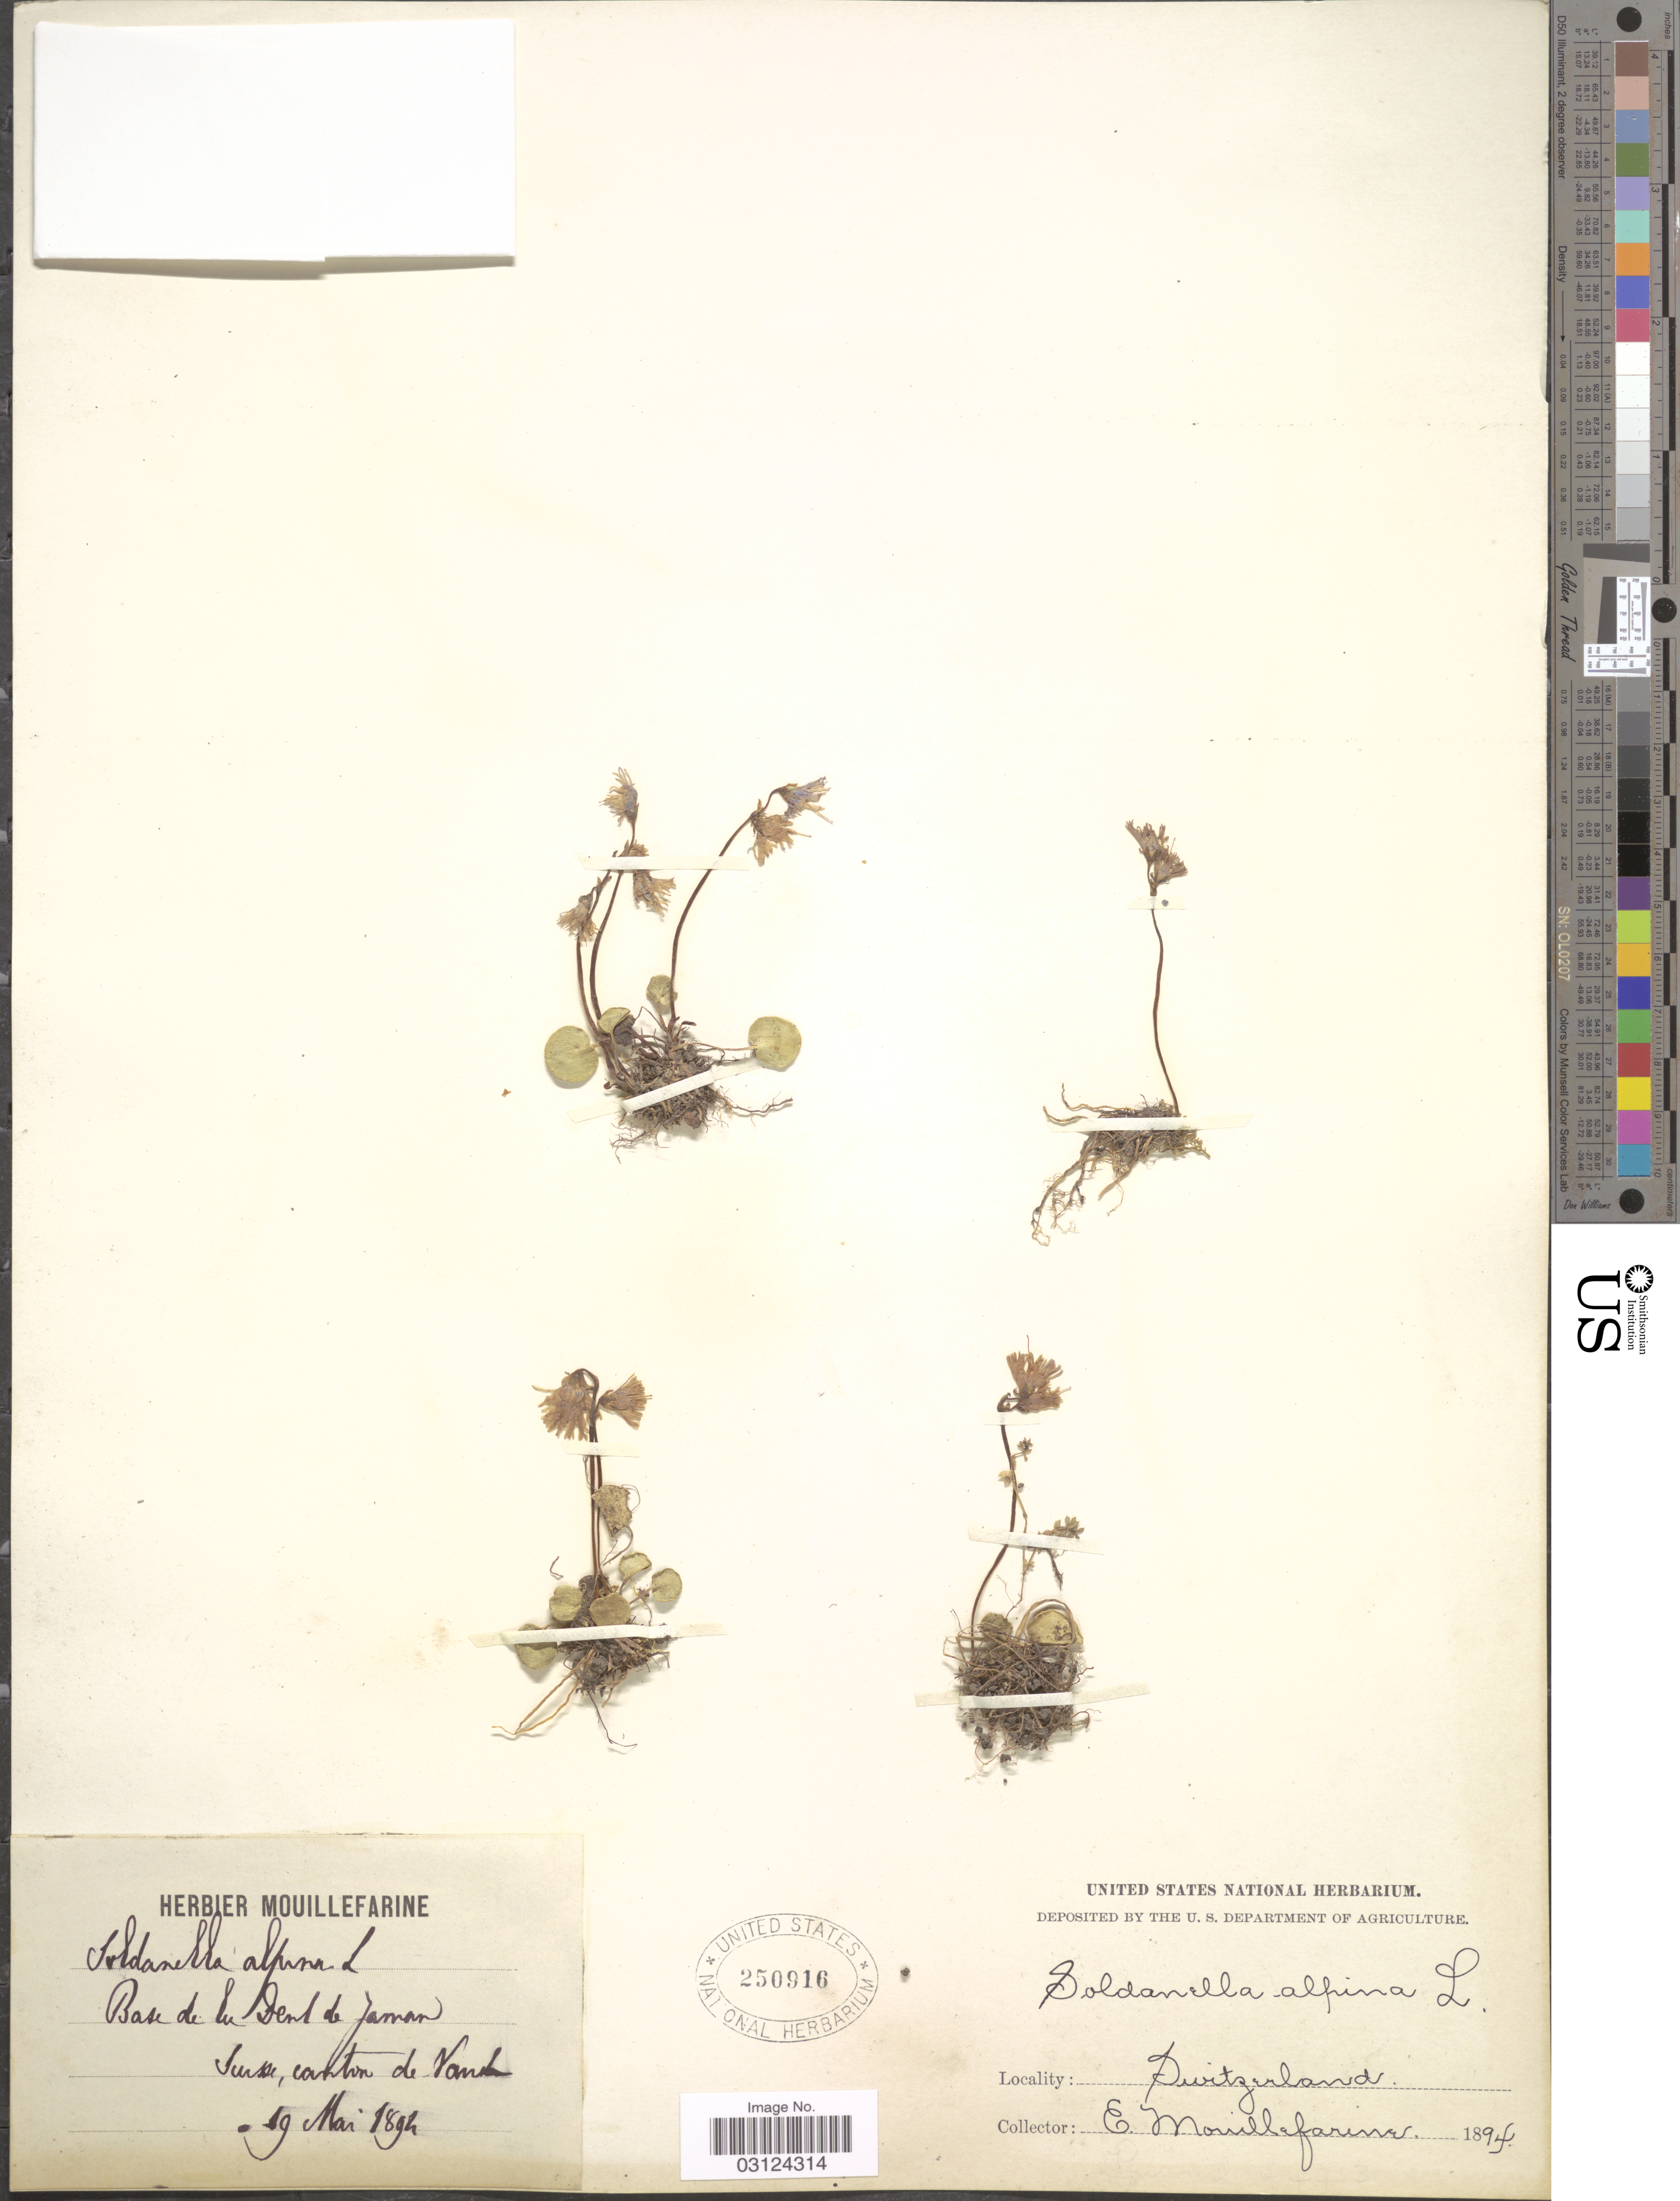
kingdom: Plantae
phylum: Tracheophyta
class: Magnoliopsida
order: Ericales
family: Primulaceae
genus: Soldanella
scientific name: Soldanella alpina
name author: L.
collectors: E. Mouillefarine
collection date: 1892-05-19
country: Switzerland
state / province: Vaud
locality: Base de la Dent de Jaman, Suisse, canton de Vaud.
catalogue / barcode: US 250916